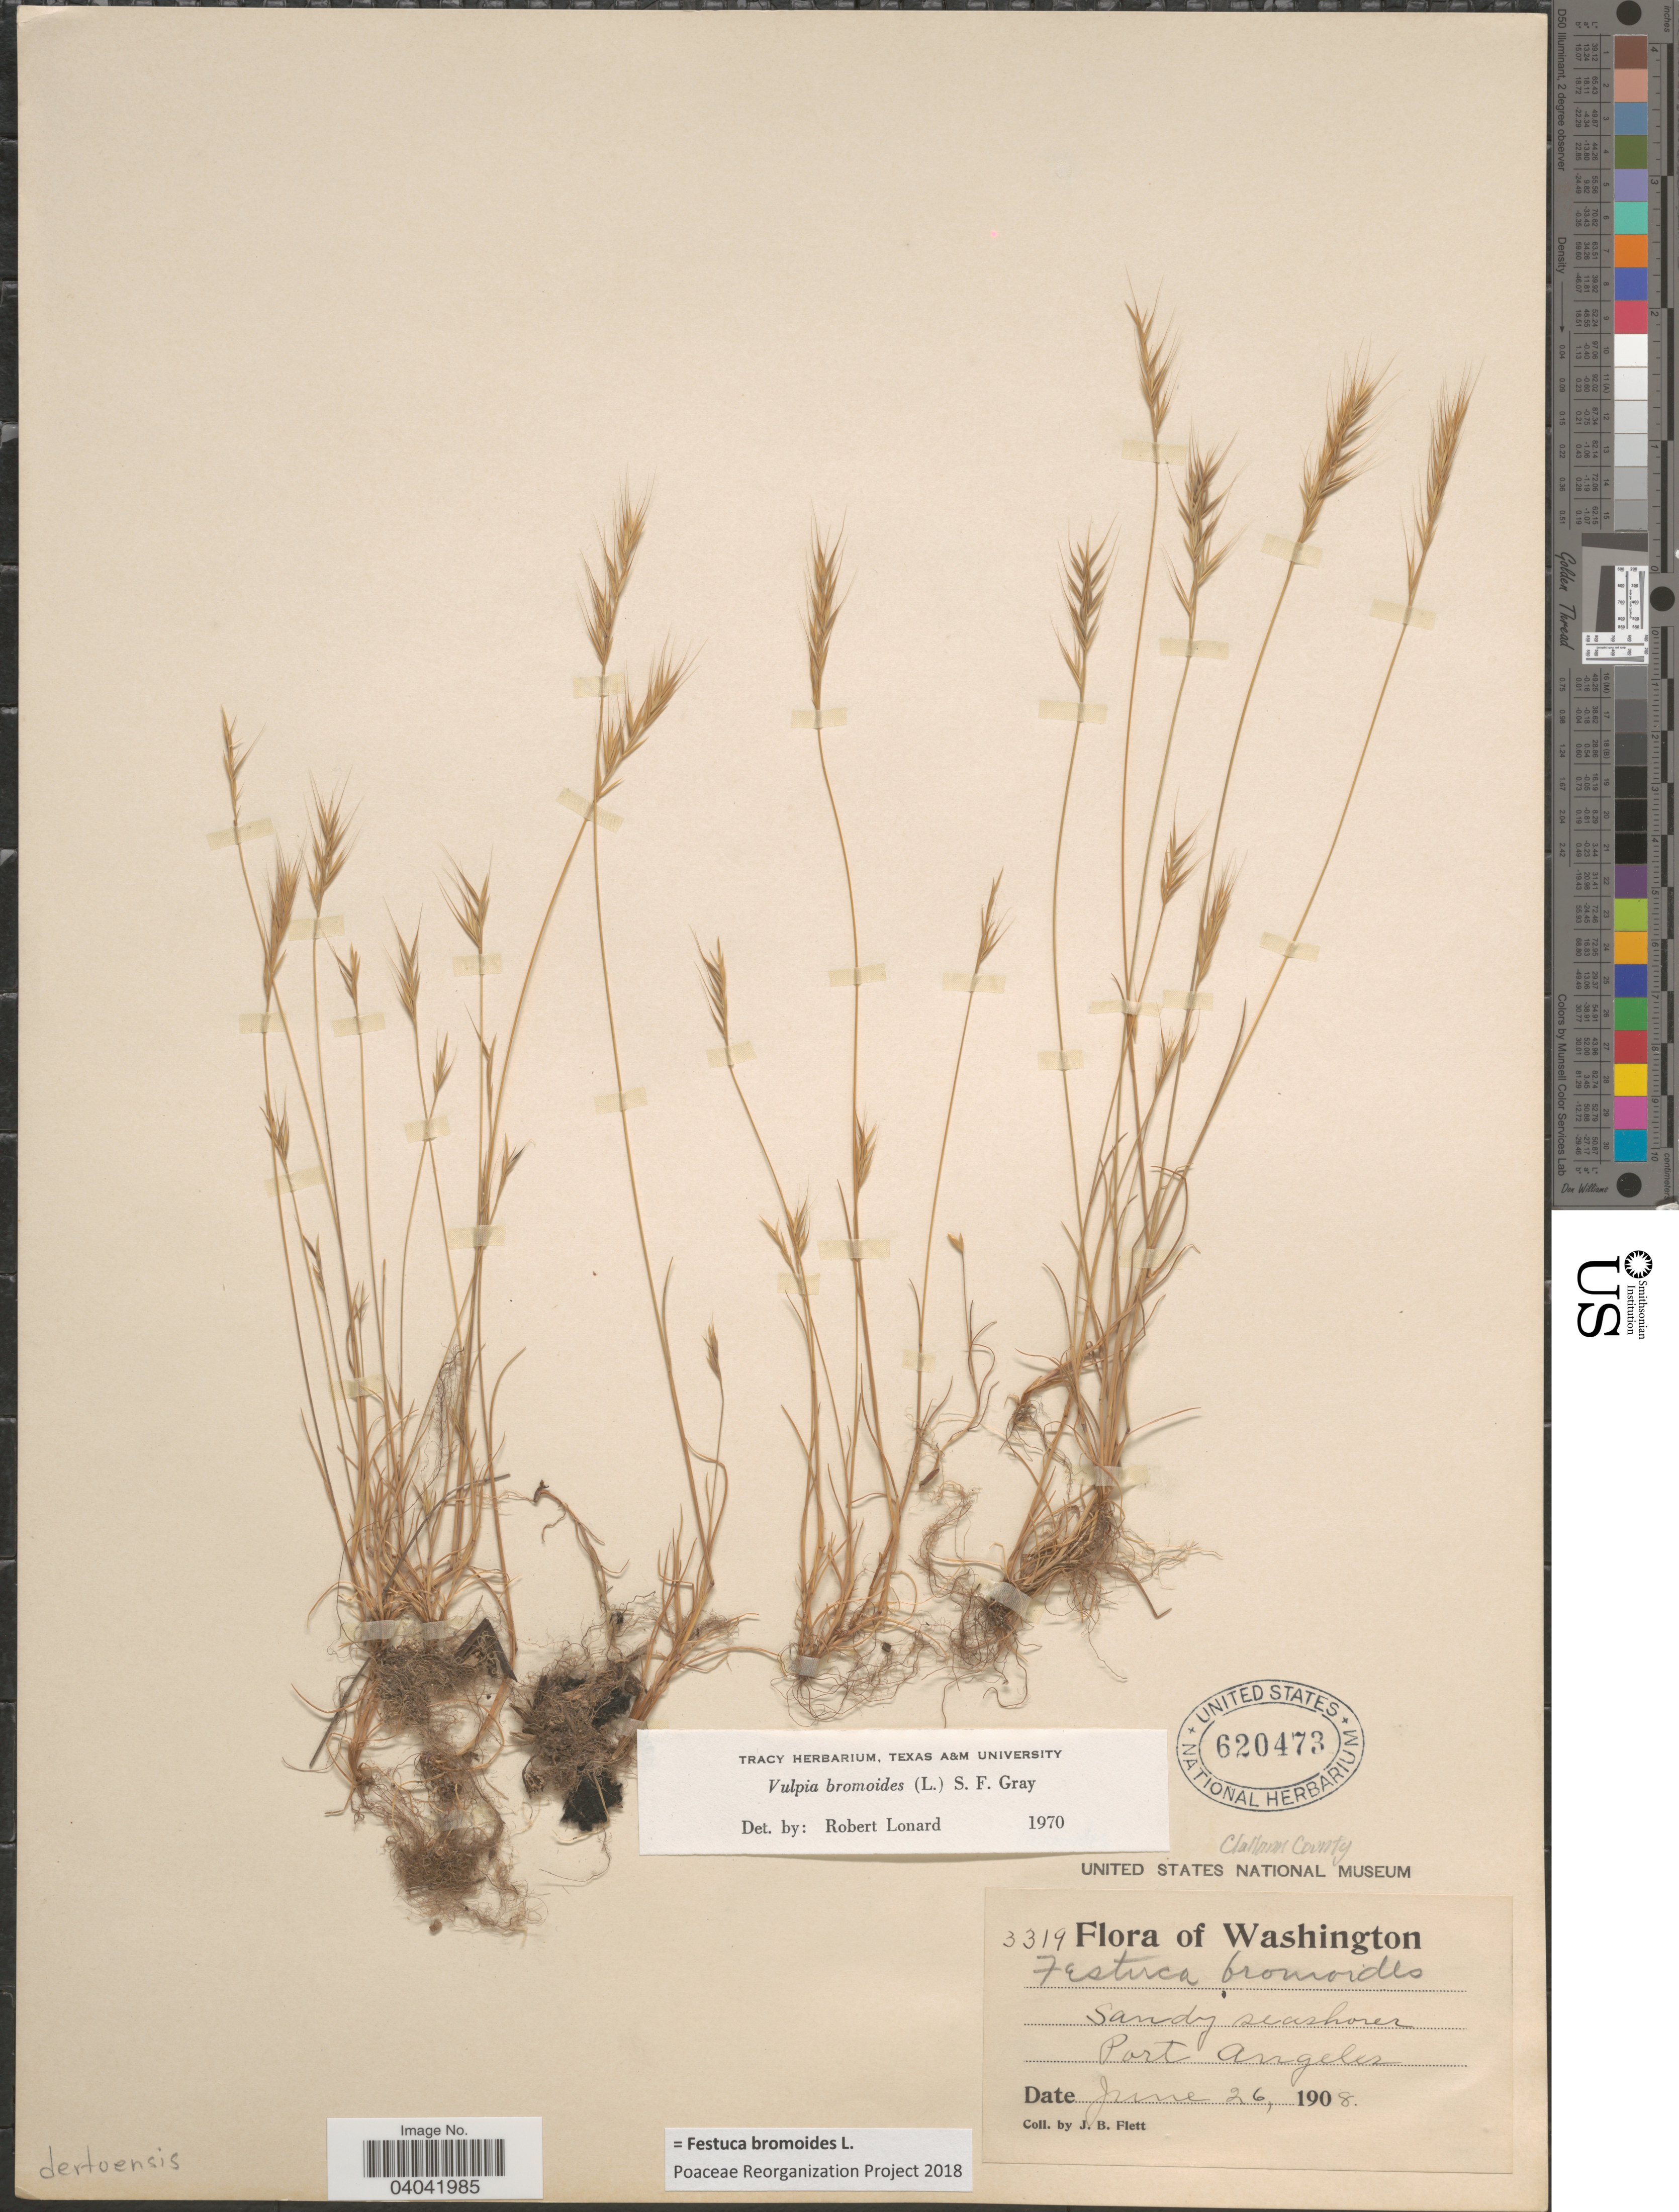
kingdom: Plantae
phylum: Tracheophyta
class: Liliopsida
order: Poales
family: Poaceae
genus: Festuca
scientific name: Festuca bromoides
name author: L.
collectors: J. Flett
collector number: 3319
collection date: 1908-06-26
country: United States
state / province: Washington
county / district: Clallam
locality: Clallam County. Port Angeles.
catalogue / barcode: US 620473